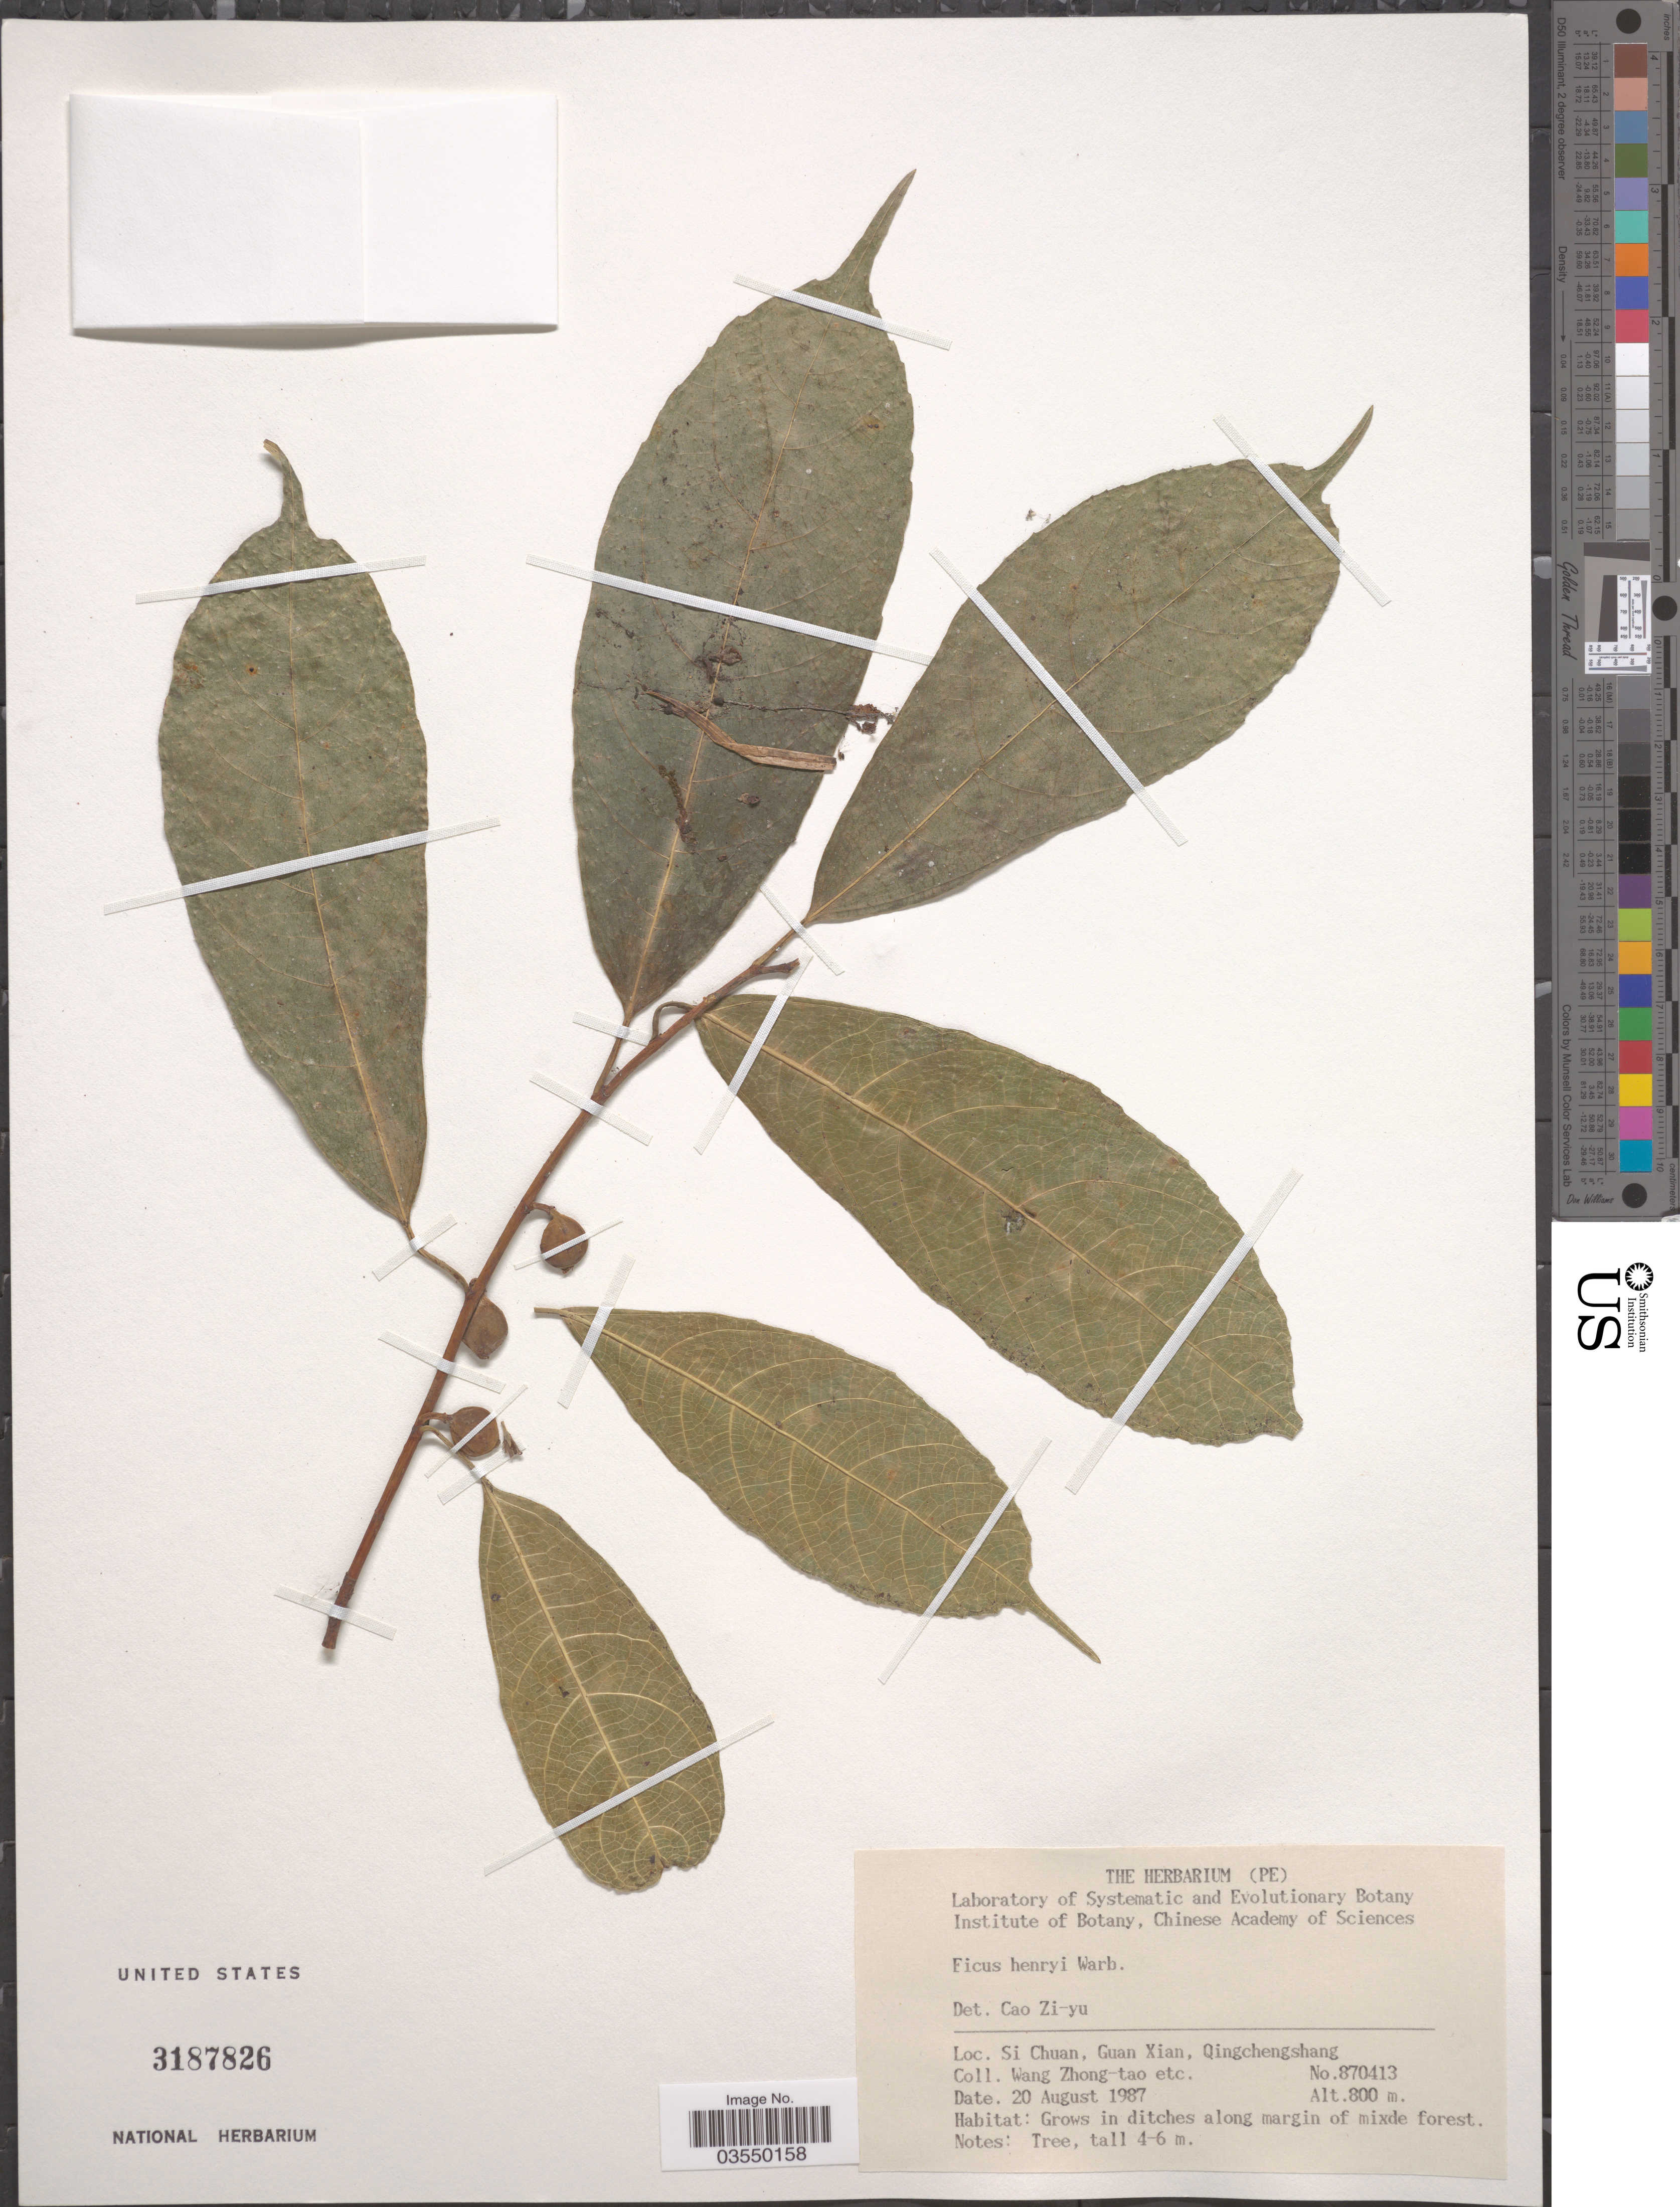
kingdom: Plantae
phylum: Tracheophyta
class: Magnoliopsida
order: Rosales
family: Moraceae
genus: Ficus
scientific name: Ficus henryi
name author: Warb. ex E. Pritz. in Diels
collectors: W. Zhong-Tao & et al.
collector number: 870413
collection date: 1987-08-20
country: China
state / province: Sichuan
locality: Si Chuan, Guan Xian, Qingchengshang.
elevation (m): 800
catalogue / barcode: US 3187826